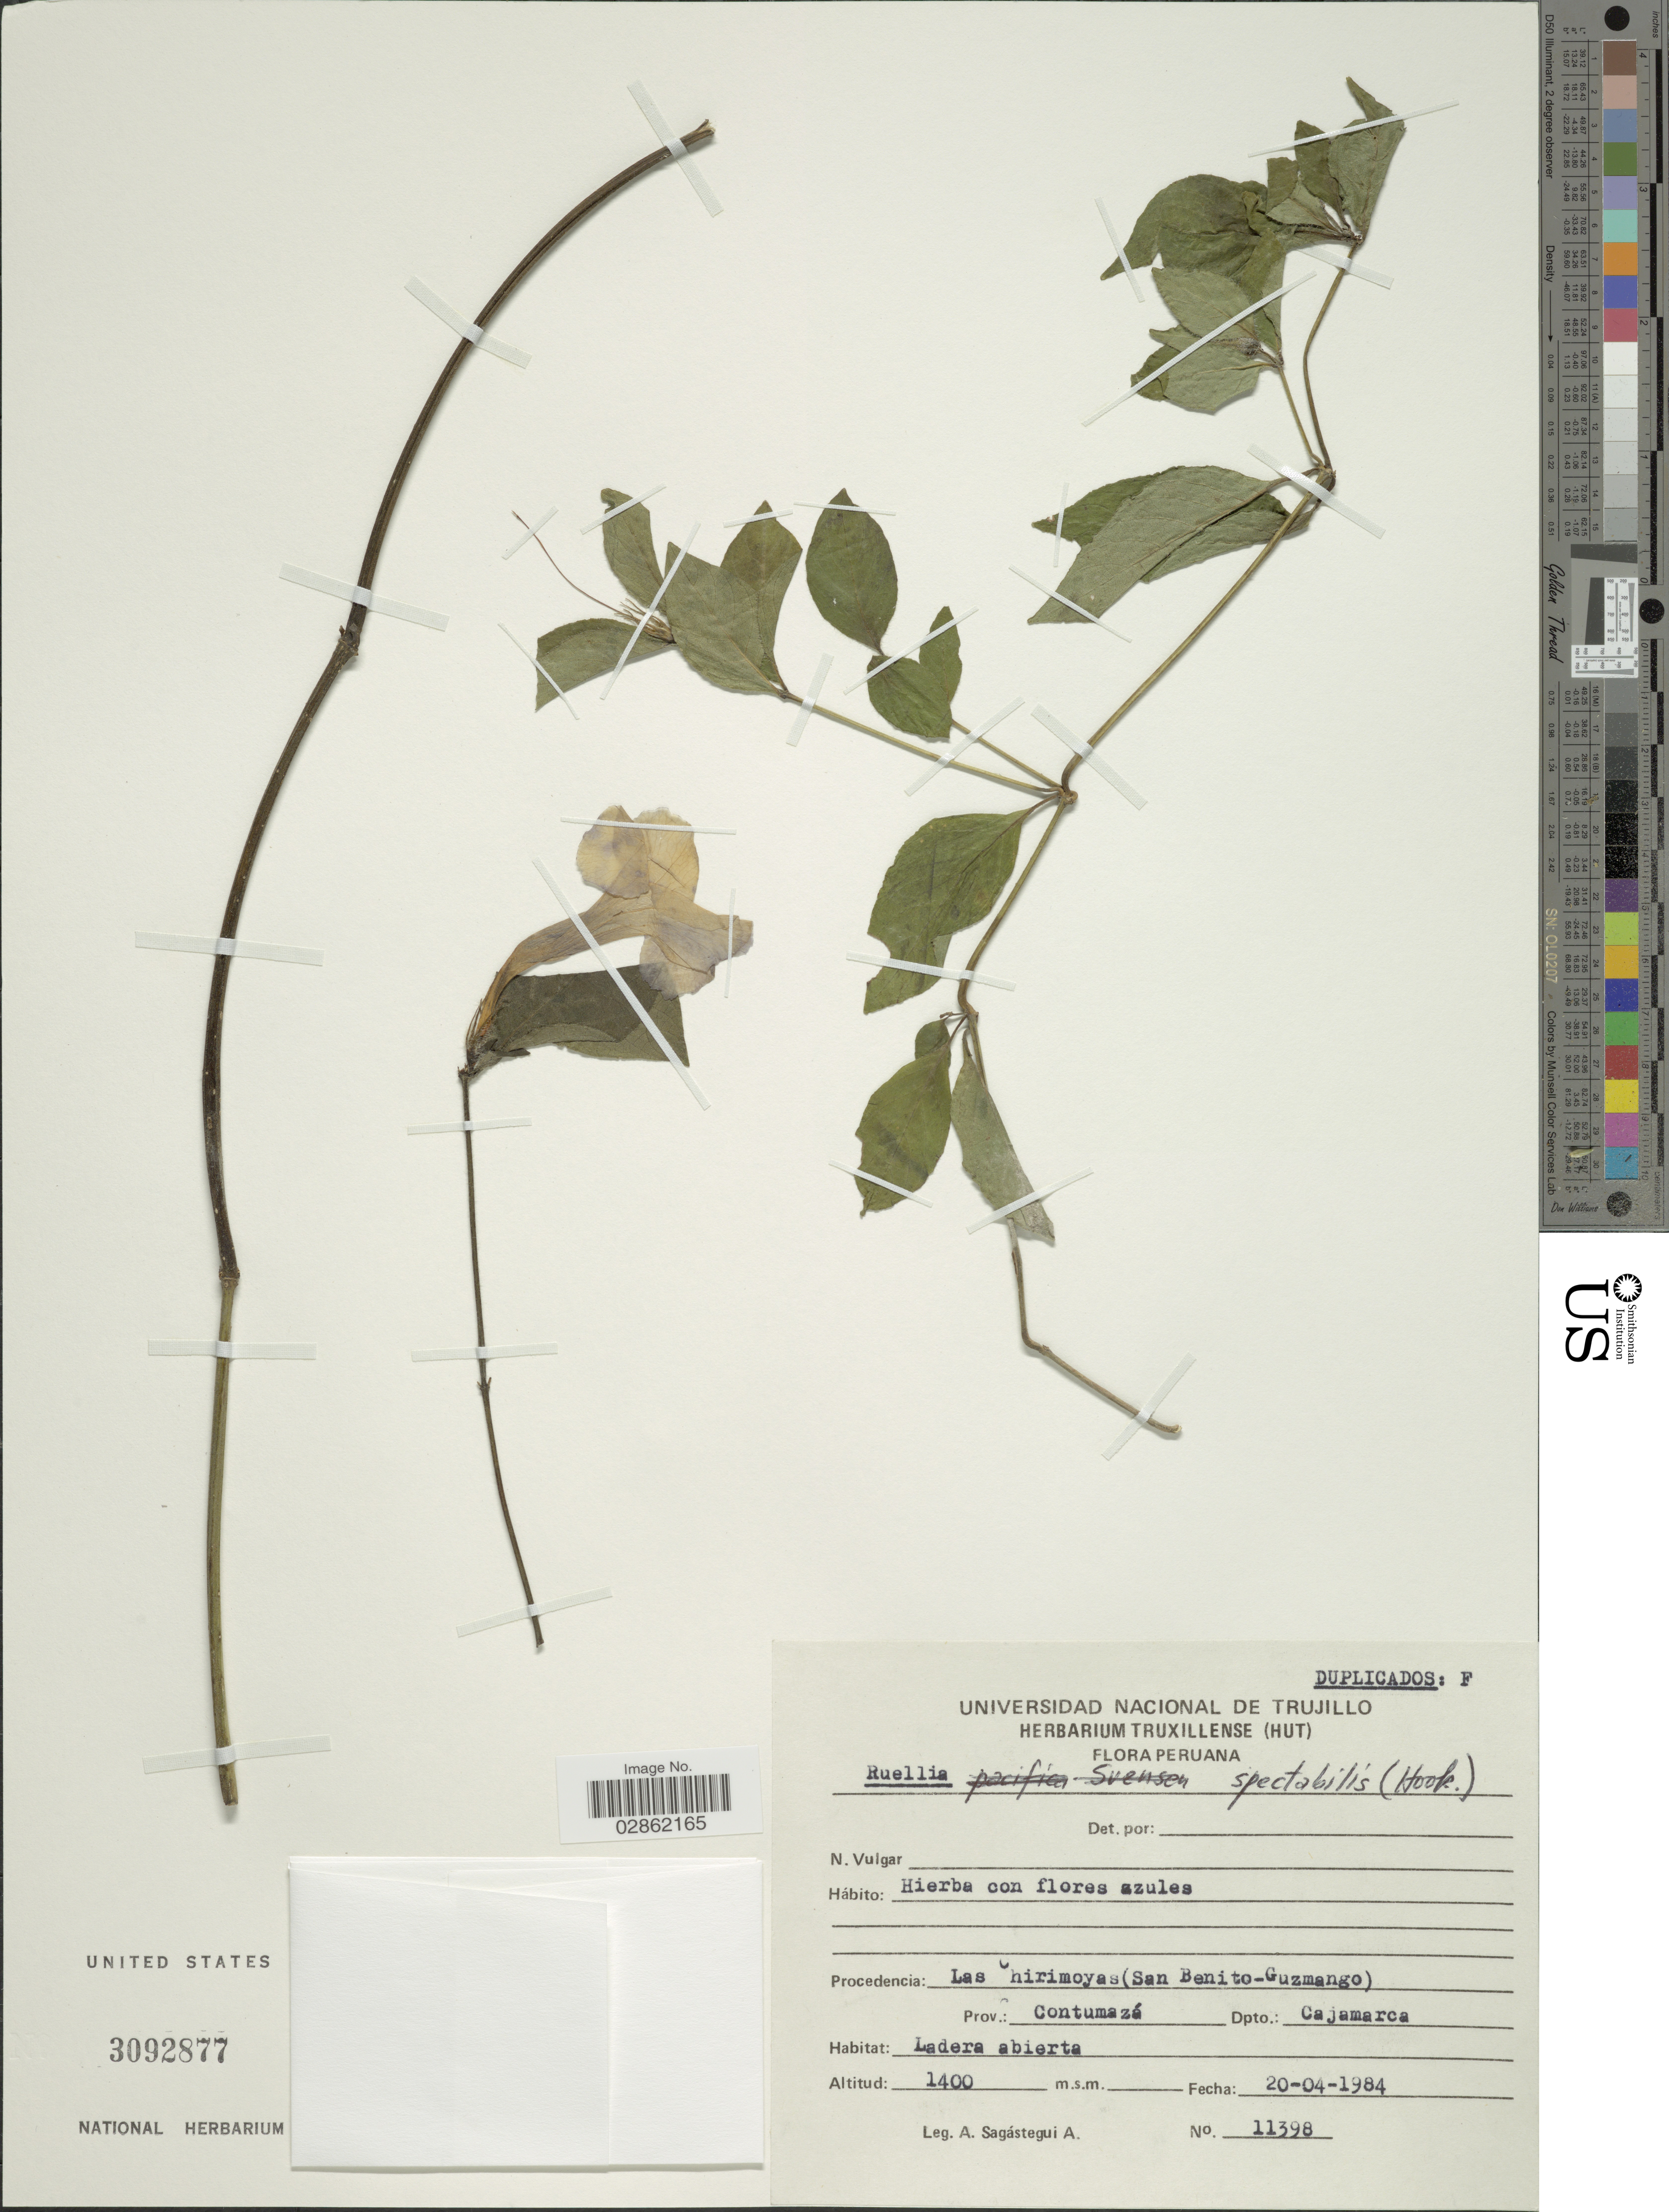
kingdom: Plantae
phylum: Tracheophyta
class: Magnoliopsida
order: Lamiales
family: Acanthaceae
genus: Ruellia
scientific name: Ruellia spectabilis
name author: (Hook.) G. Nicholson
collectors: A. Sagástegui A.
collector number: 11398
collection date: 1984-04-20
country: Peru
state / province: Cajamarca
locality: Procedencia Las Chirimoyas (San Benito-Guzmango), Prov. Contumazá, Dpto. Cajamarca.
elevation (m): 1400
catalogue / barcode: US 3092877